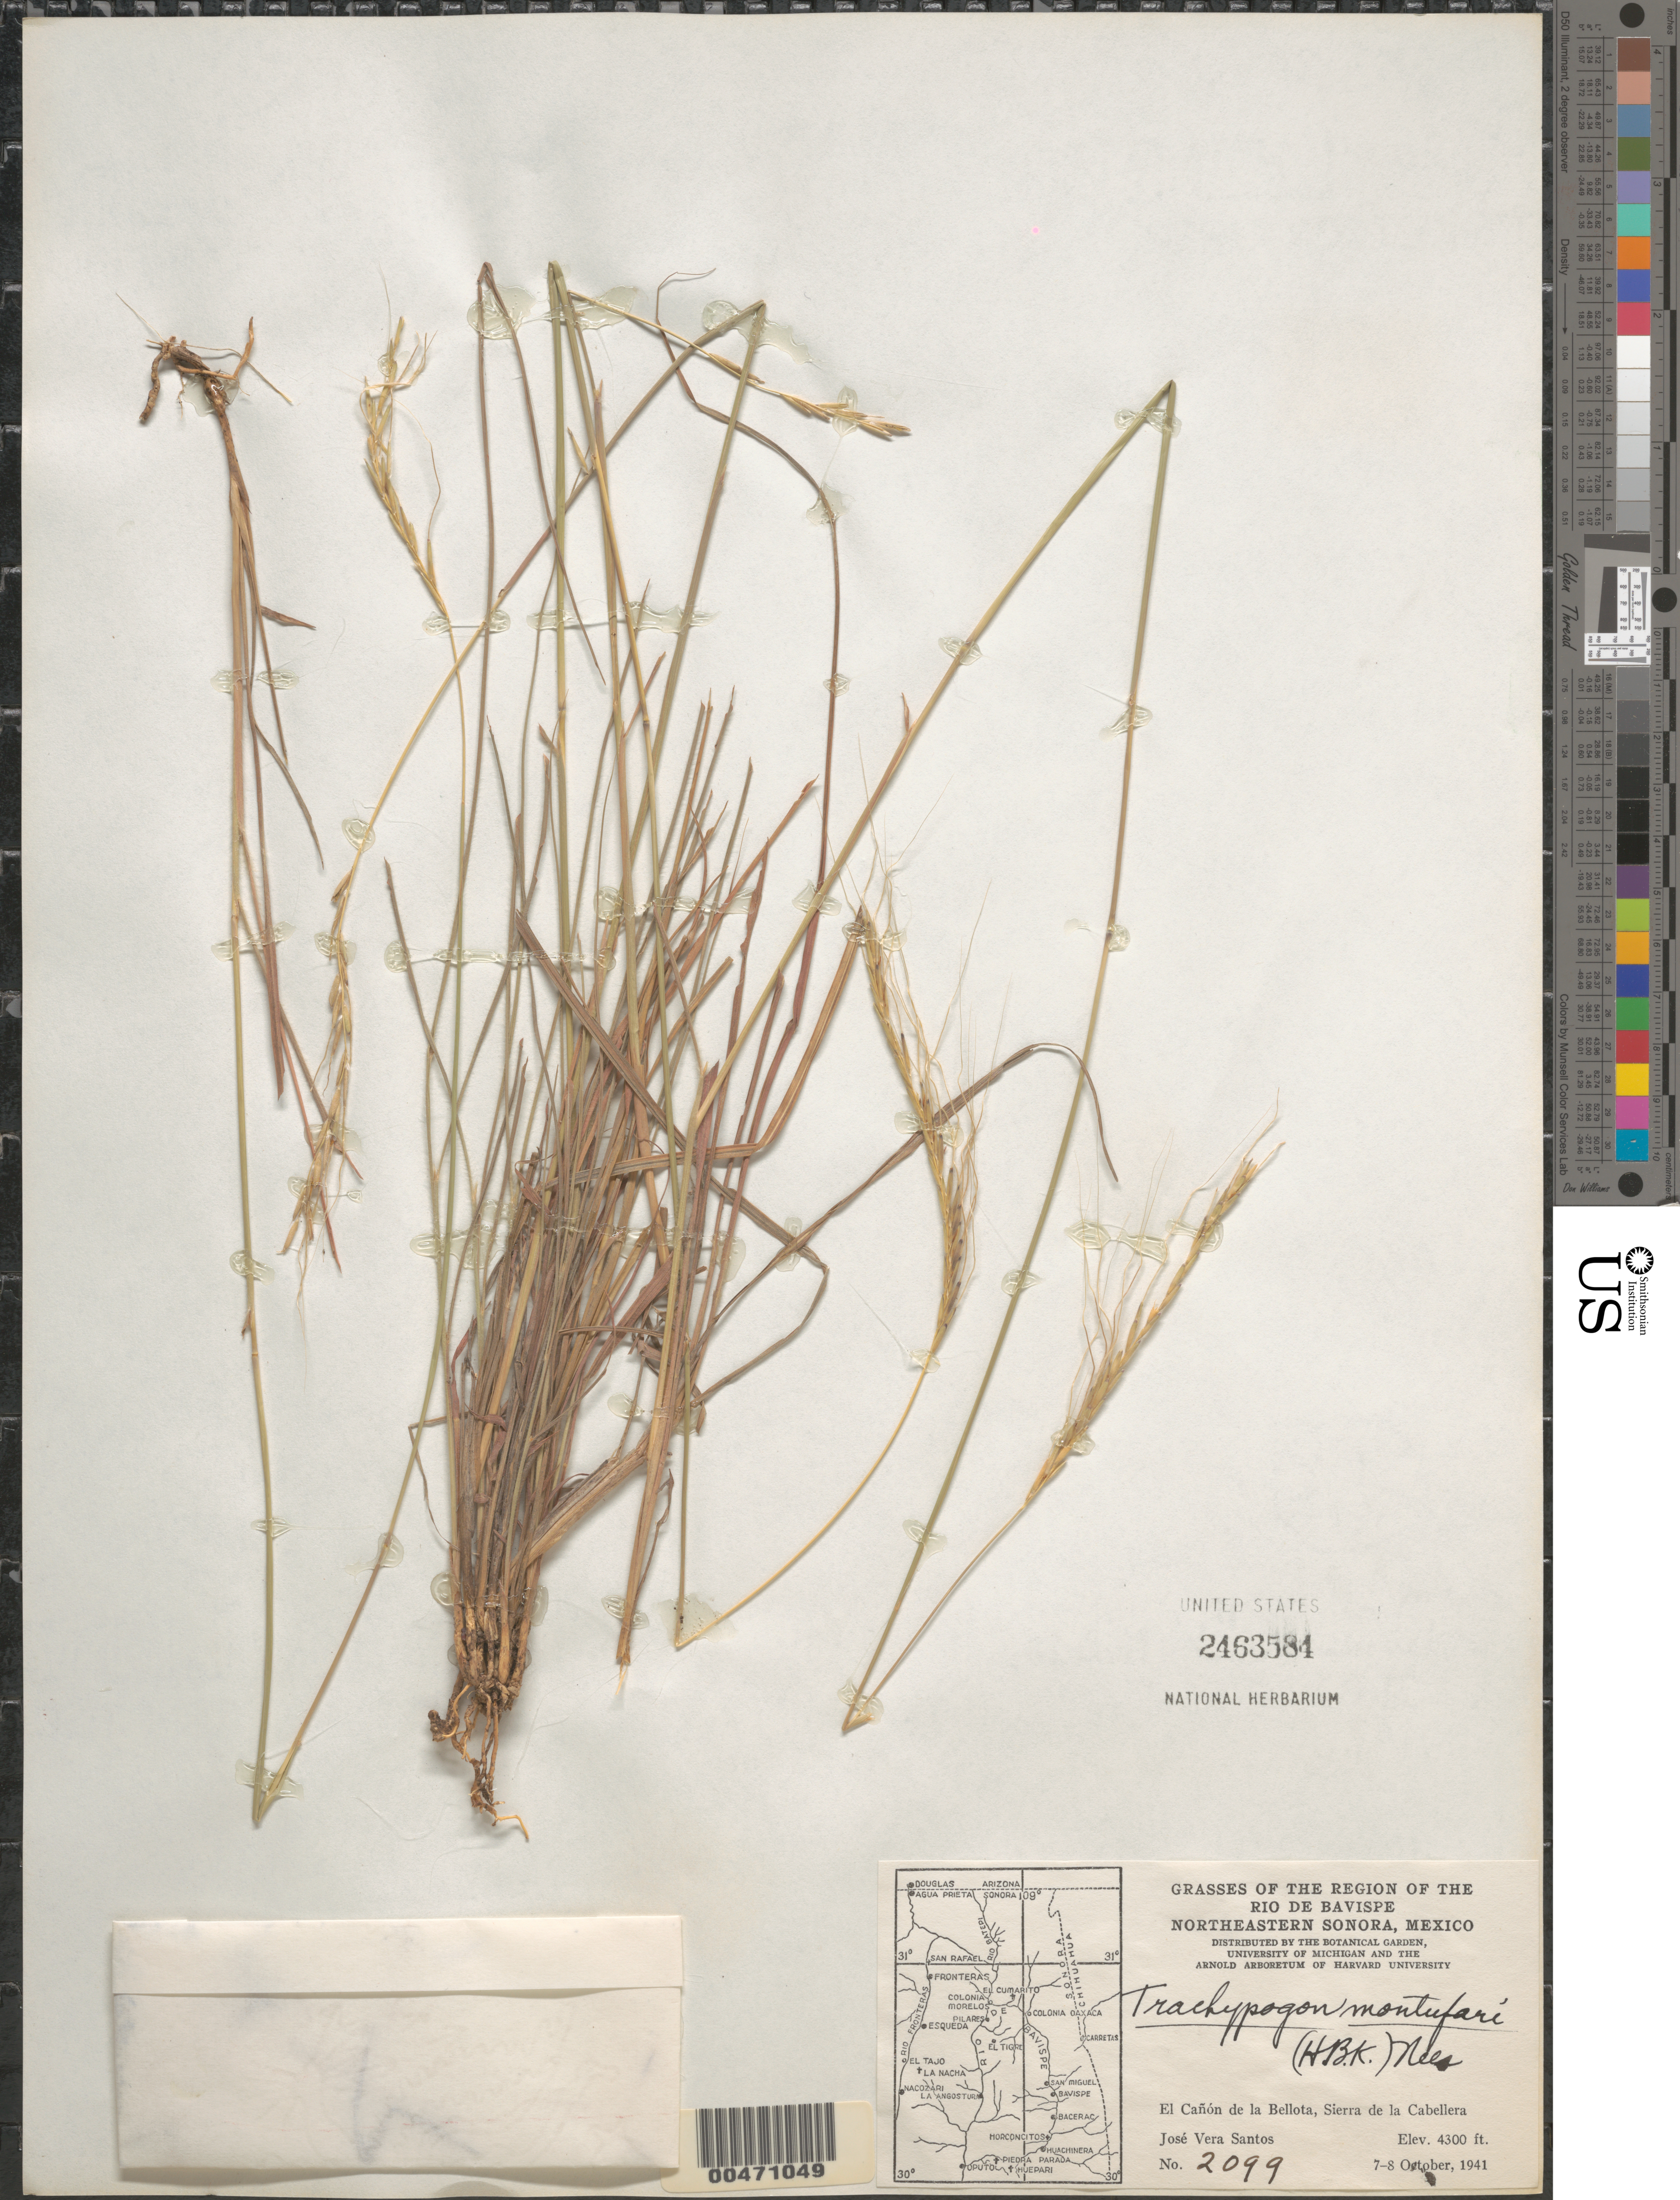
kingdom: Plantae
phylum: Tracheophyta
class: Liliopsida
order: Poales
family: Poaceae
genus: Trachypogon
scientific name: Trachypogon secundus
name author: (J. Presl) Scribn.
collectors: J. V. Santos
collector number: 2099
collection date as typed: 7 Oct 1941 to 8 Oct 1941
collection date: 1941-10-07/1941-10-08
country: Mexico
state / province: Sonora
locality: Region of the Rio de Bavispe, NE Sonora, El Cañón de la Bellota, Sierra de la Cabellera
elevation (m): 1311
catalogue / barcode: US 2463584